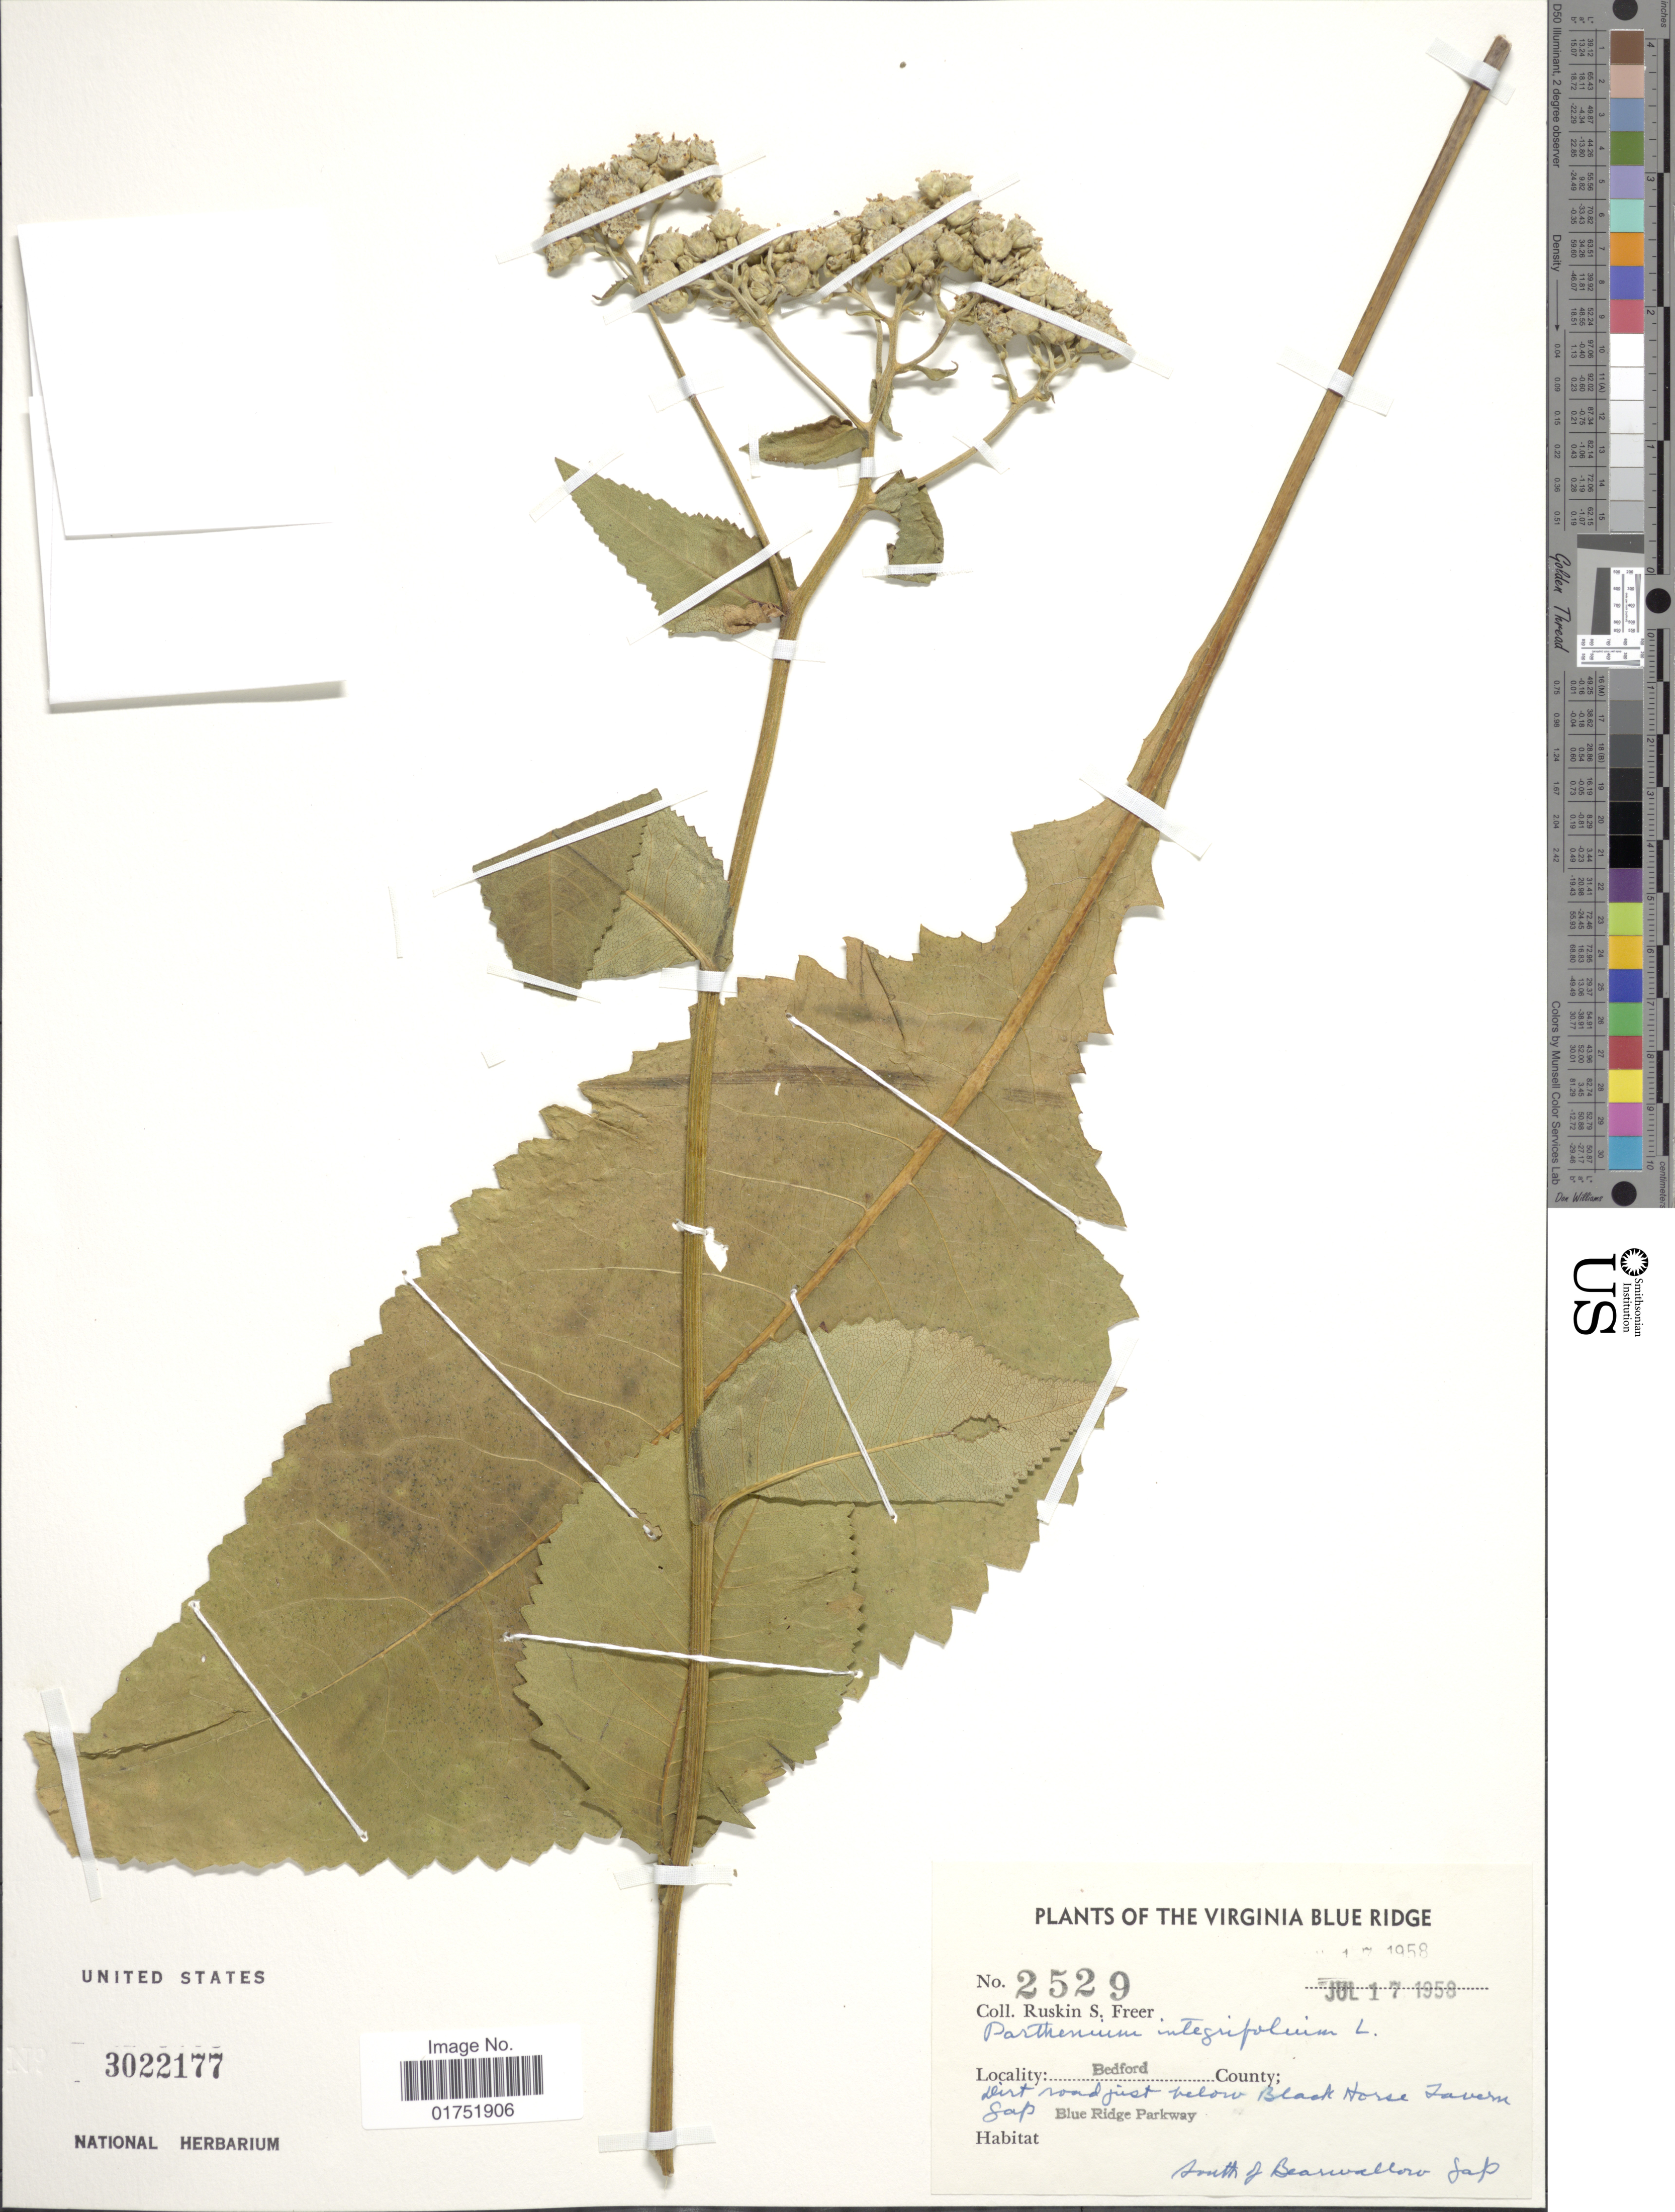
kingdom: Plantae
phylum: Tracheophyta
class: Magnoliopsida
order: Asterales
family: Asteraceae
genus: Parthenium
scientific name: Parthenium integrifolium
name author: L.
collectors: R. Freer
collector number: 2529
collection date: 1958-07-17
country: United States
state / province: Virginia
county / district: Bedford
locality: Blue Ridge, Bedford County, dirt road just below Black Horse Tavern Gap, Blue Ridge Parkway, south of Bearwallow Gap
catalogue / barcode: US 3022177